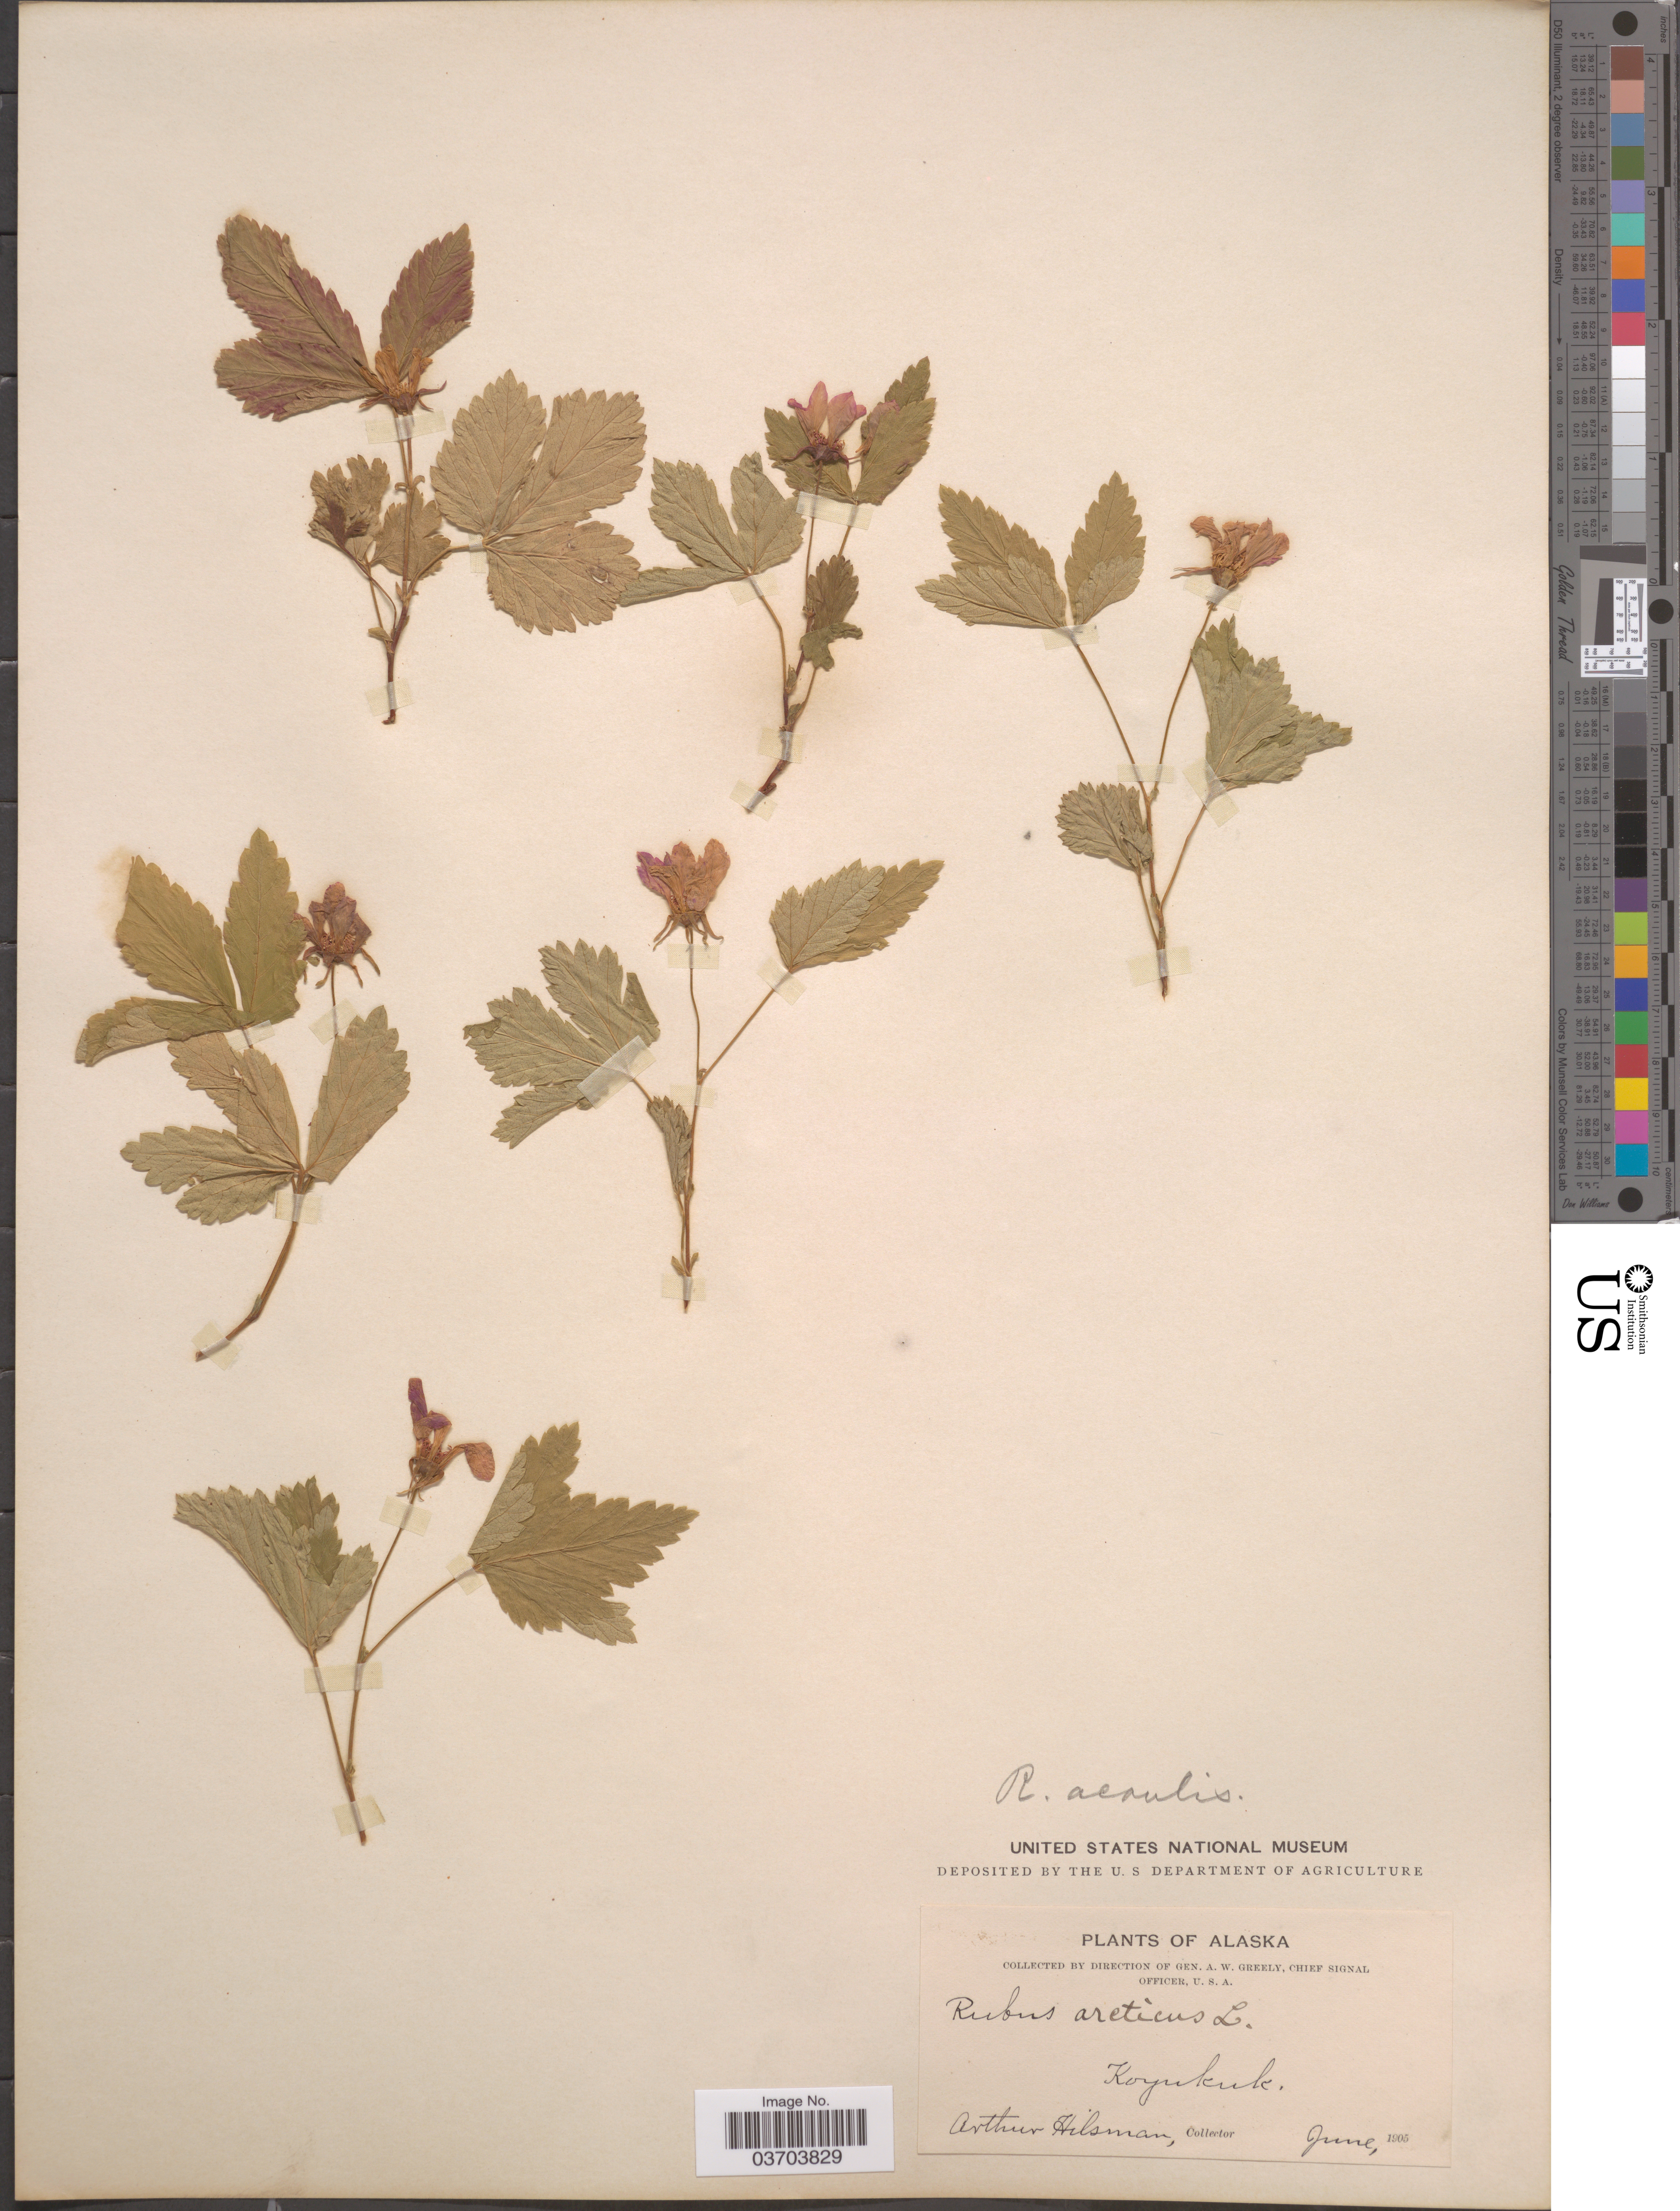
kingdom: Plantae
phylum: Tracheophyta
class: Magnoliopsida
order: Rosales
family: Rosaceae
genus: Rubus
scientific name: Rubus acaulis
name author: Michx.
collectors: A. Hilsman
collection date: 1905-06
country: United States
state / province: Alaska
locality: Koyukuk.